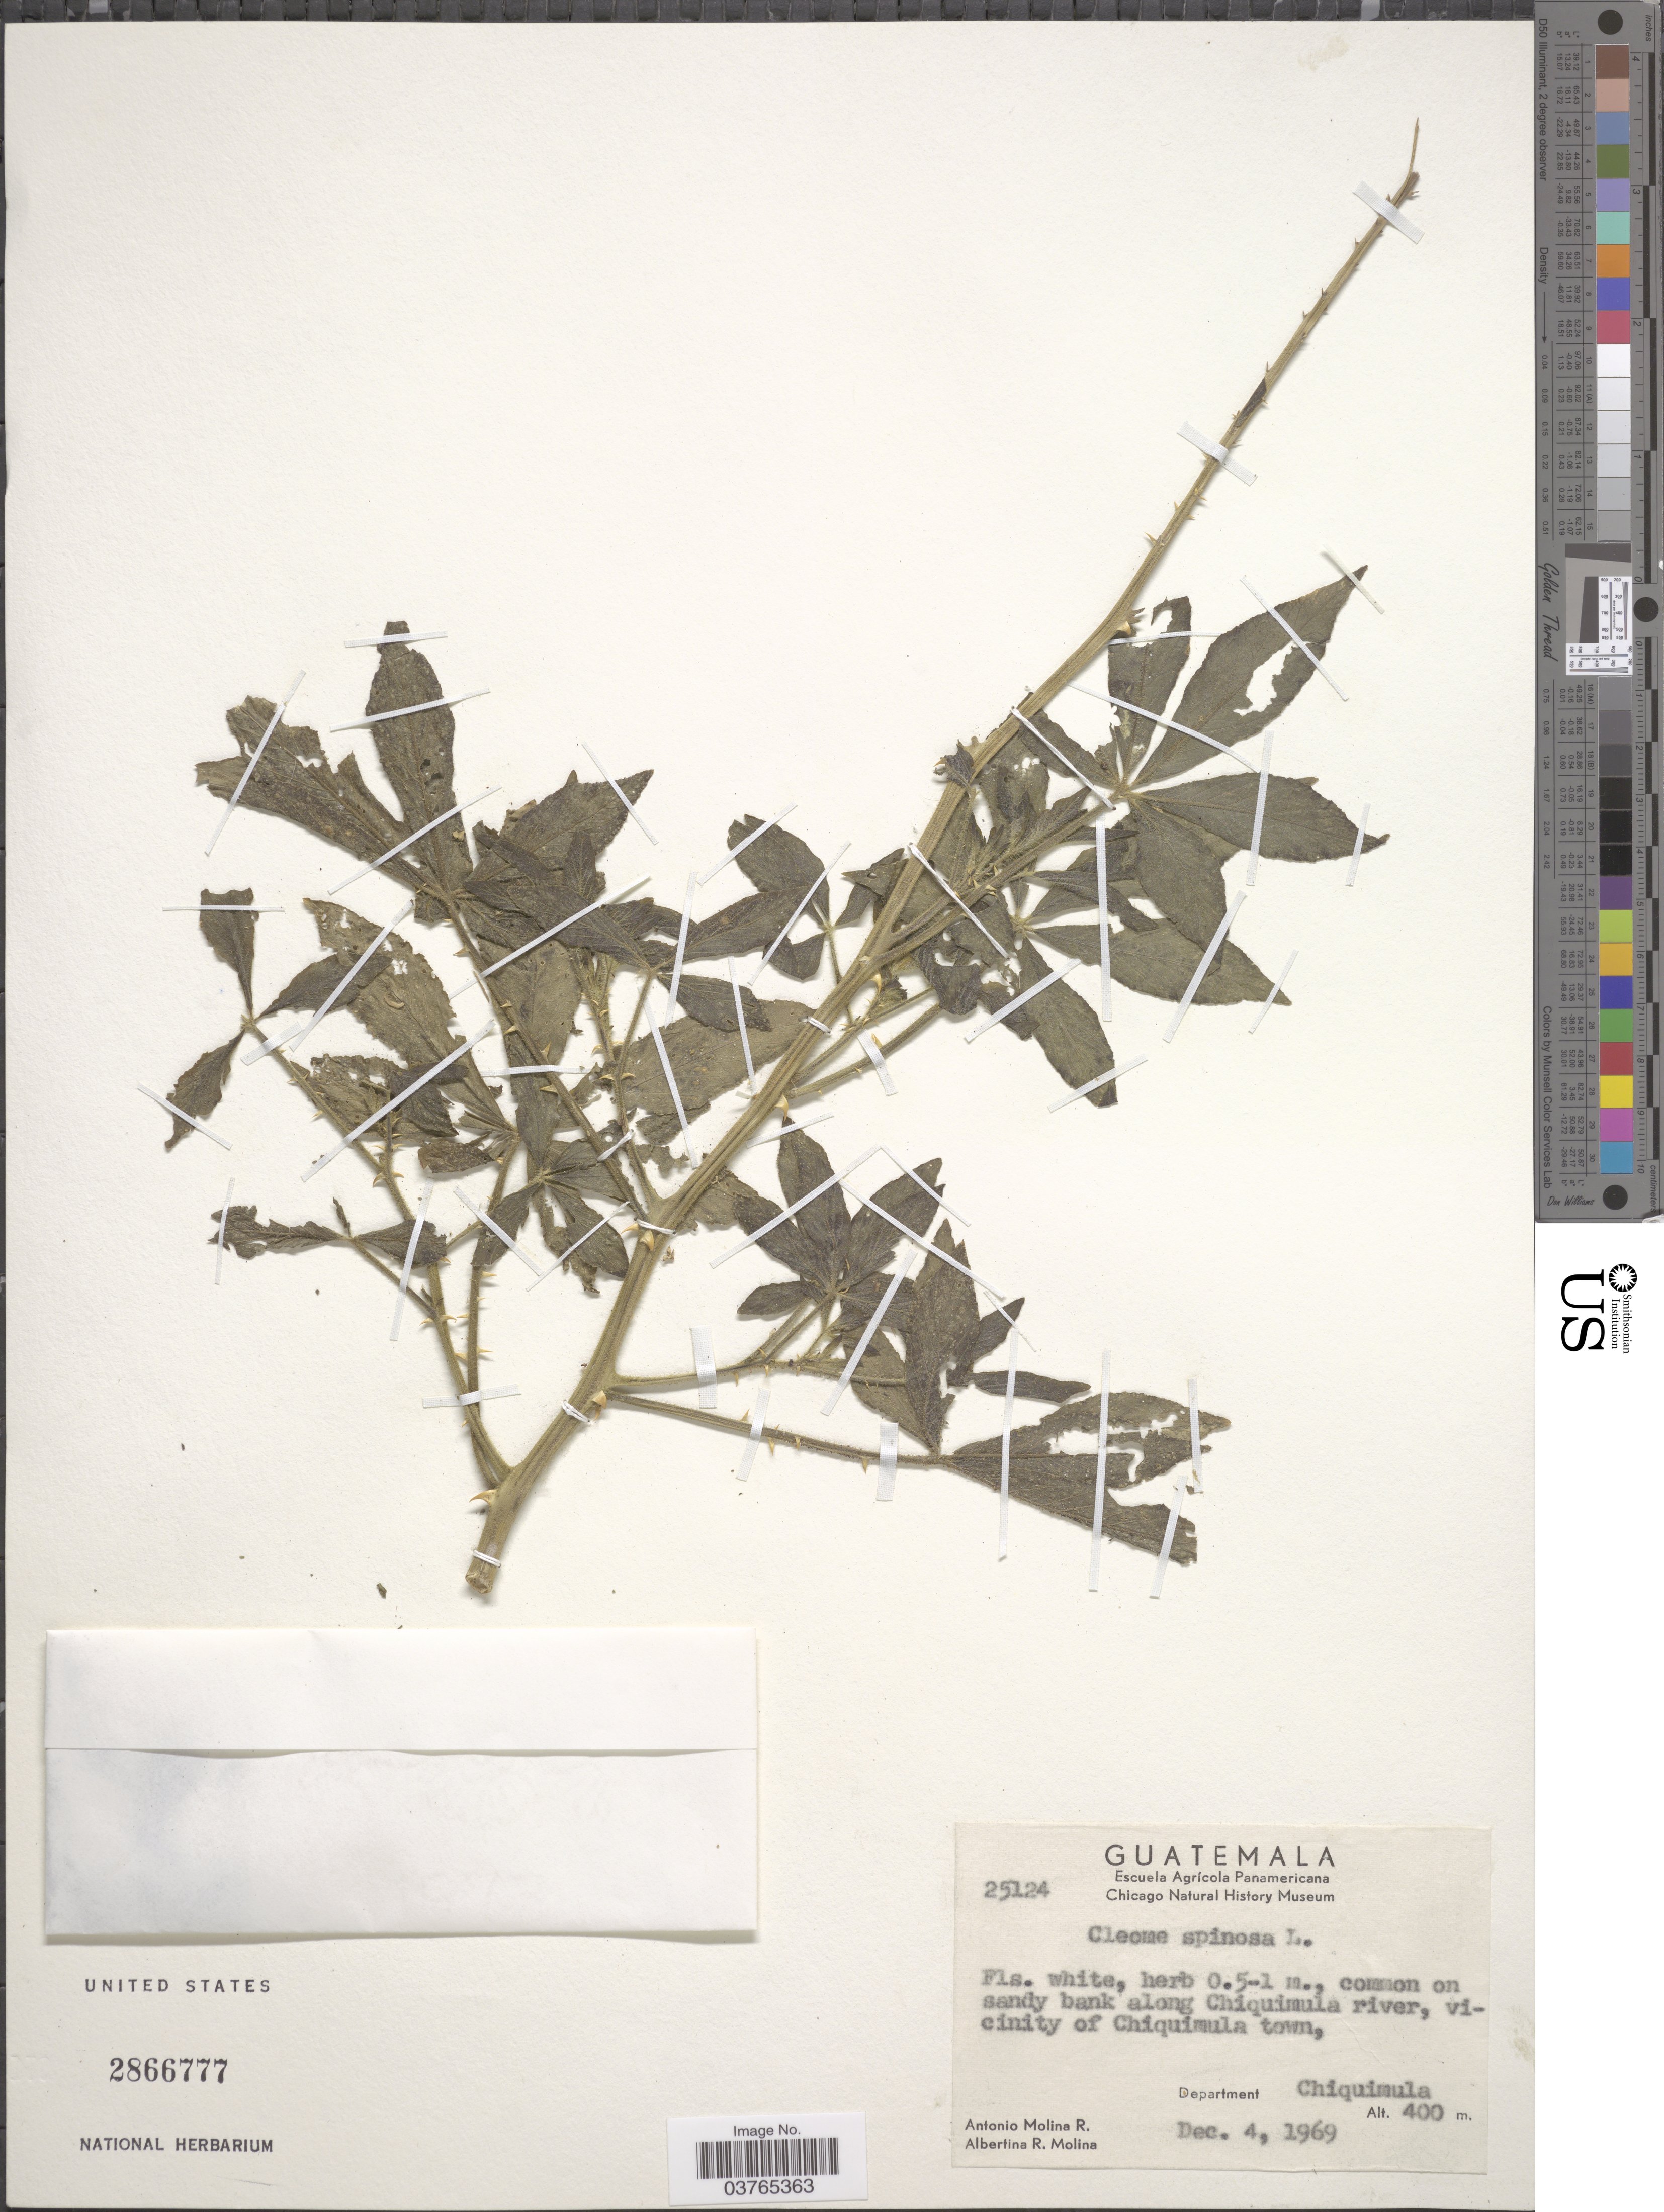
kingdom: Plantae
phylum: Tracheophyta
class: Magnoliopsida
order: Brassicales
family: Cleomaceae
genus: Tarenaya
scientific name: Tarenaya spinosa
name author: (Jacq.) Raf.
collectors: A. Molina R. & A. R. Molina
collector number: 25124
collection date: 1969-12-04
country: Guatemala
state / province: Chiquimula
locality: On sandy bank along Chiquimula river, vicinity of Chiquimula town, Department Chiquimula.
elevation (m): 400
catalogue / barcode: US 2866777